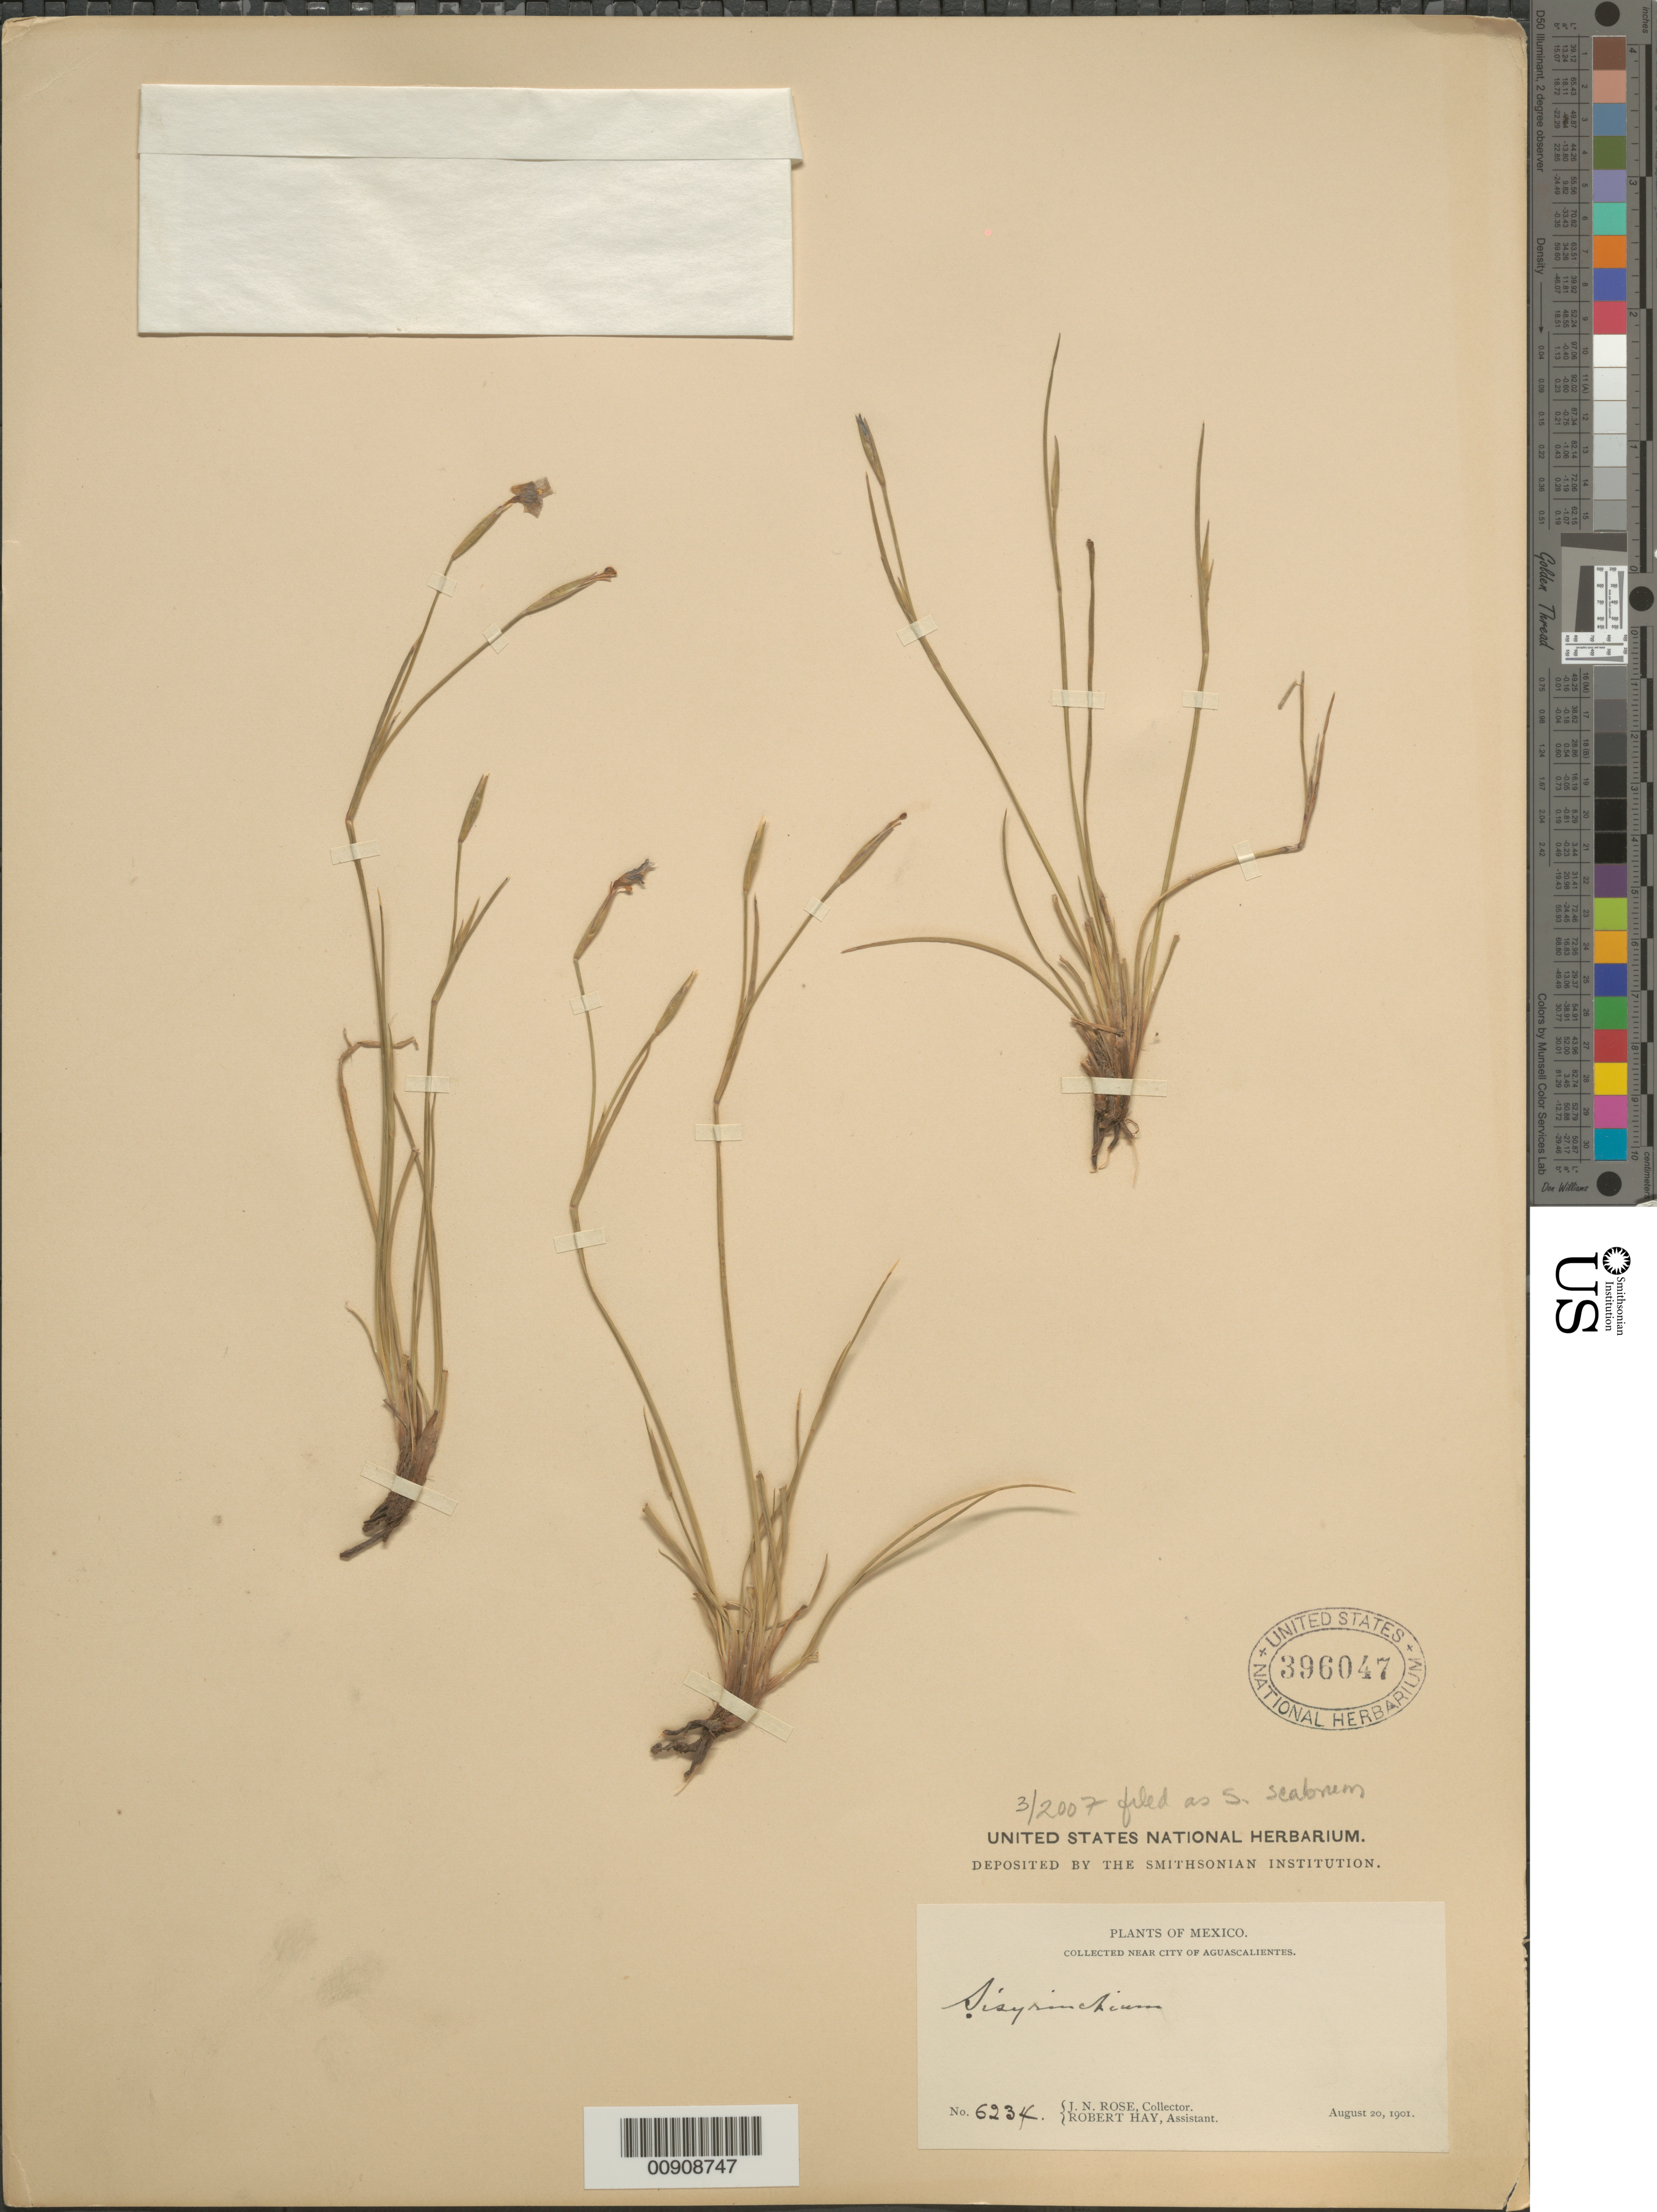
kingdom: Plantae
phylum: Tracheophyta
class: Liliopsida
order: Asparagales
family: Iridaceae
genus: Sisyrinchium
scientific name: Sisyrinchium scabrum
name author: Schltdl. & Cham.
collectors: J. N. Rose & R. Hay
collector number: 6234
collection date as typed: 20 Aug 1901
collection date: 1901-08-20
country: Mexico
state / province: Aguascalientes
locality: Near City of Aguascalientes.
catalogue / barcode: US 396047